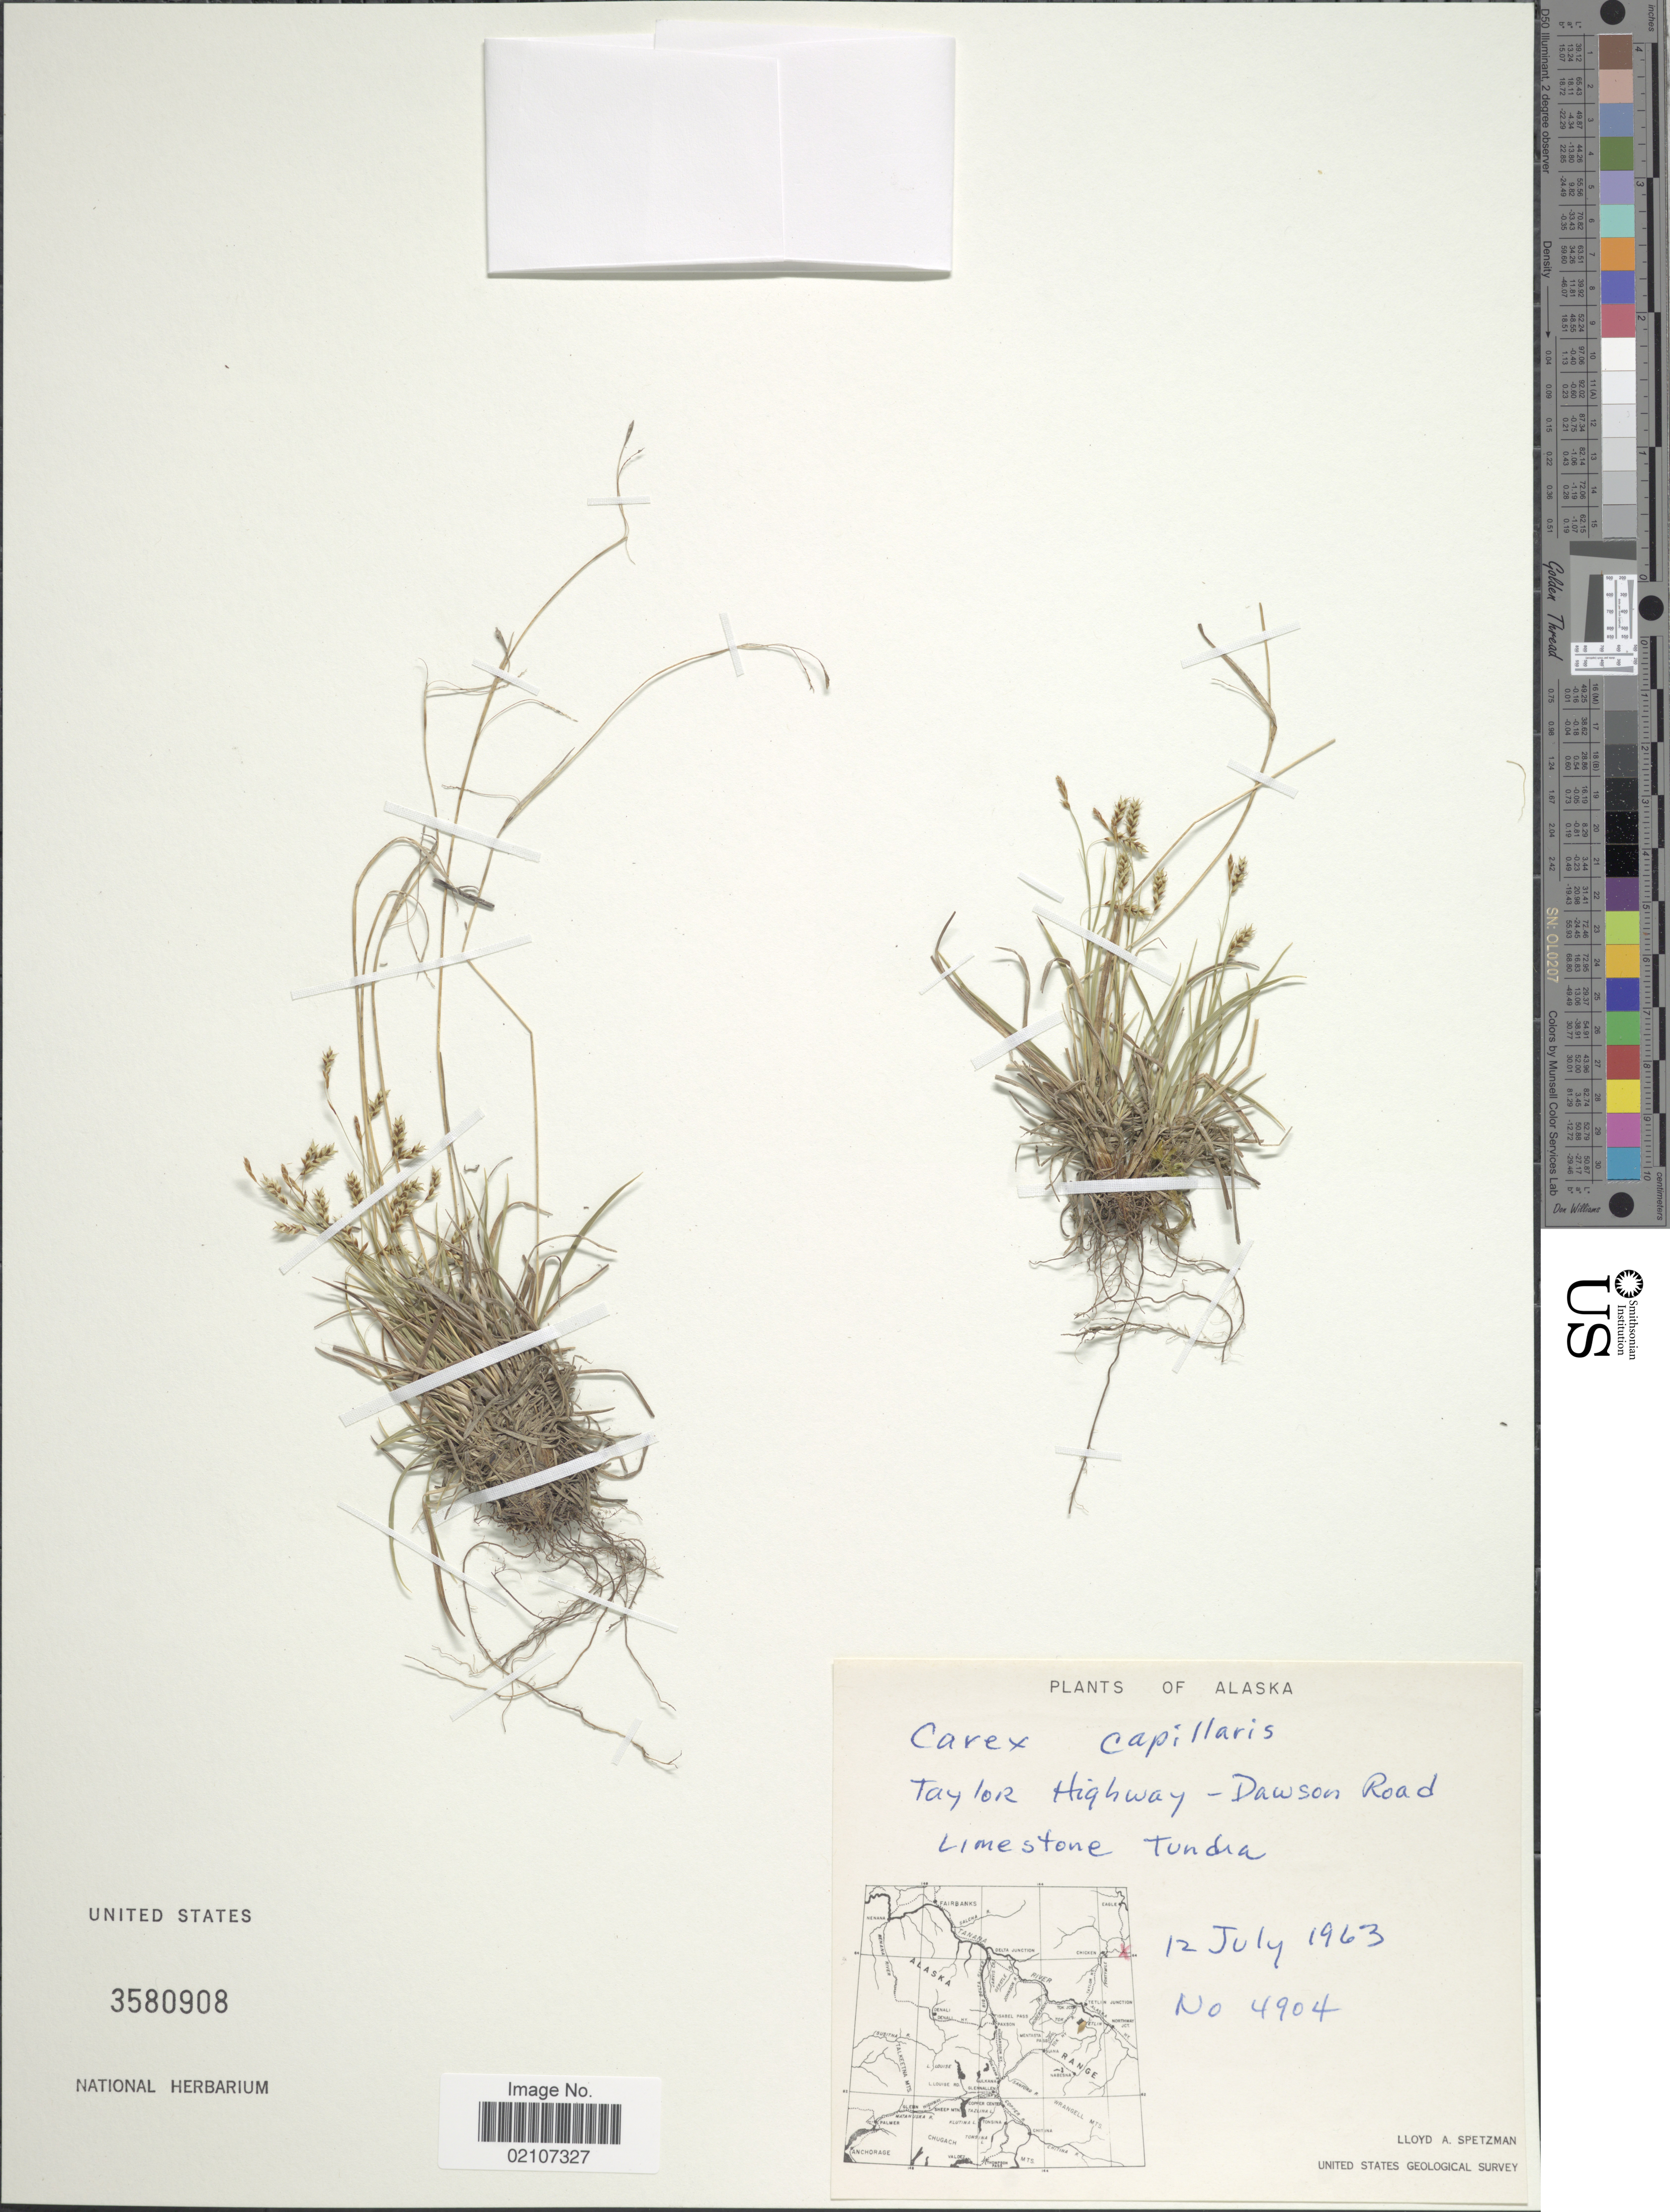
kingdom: Plantae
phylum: Tracheophyta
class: Liliopsida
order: Poales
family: Cyperaceae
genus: Carex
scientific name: Carex capillaris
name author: L.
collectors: L. Spetzman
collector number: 4904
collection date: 1963-07-12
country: United States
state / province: Alaska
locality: Taylor Highway - Dawson Road. Limestone Tundra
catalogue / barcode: US 3580908